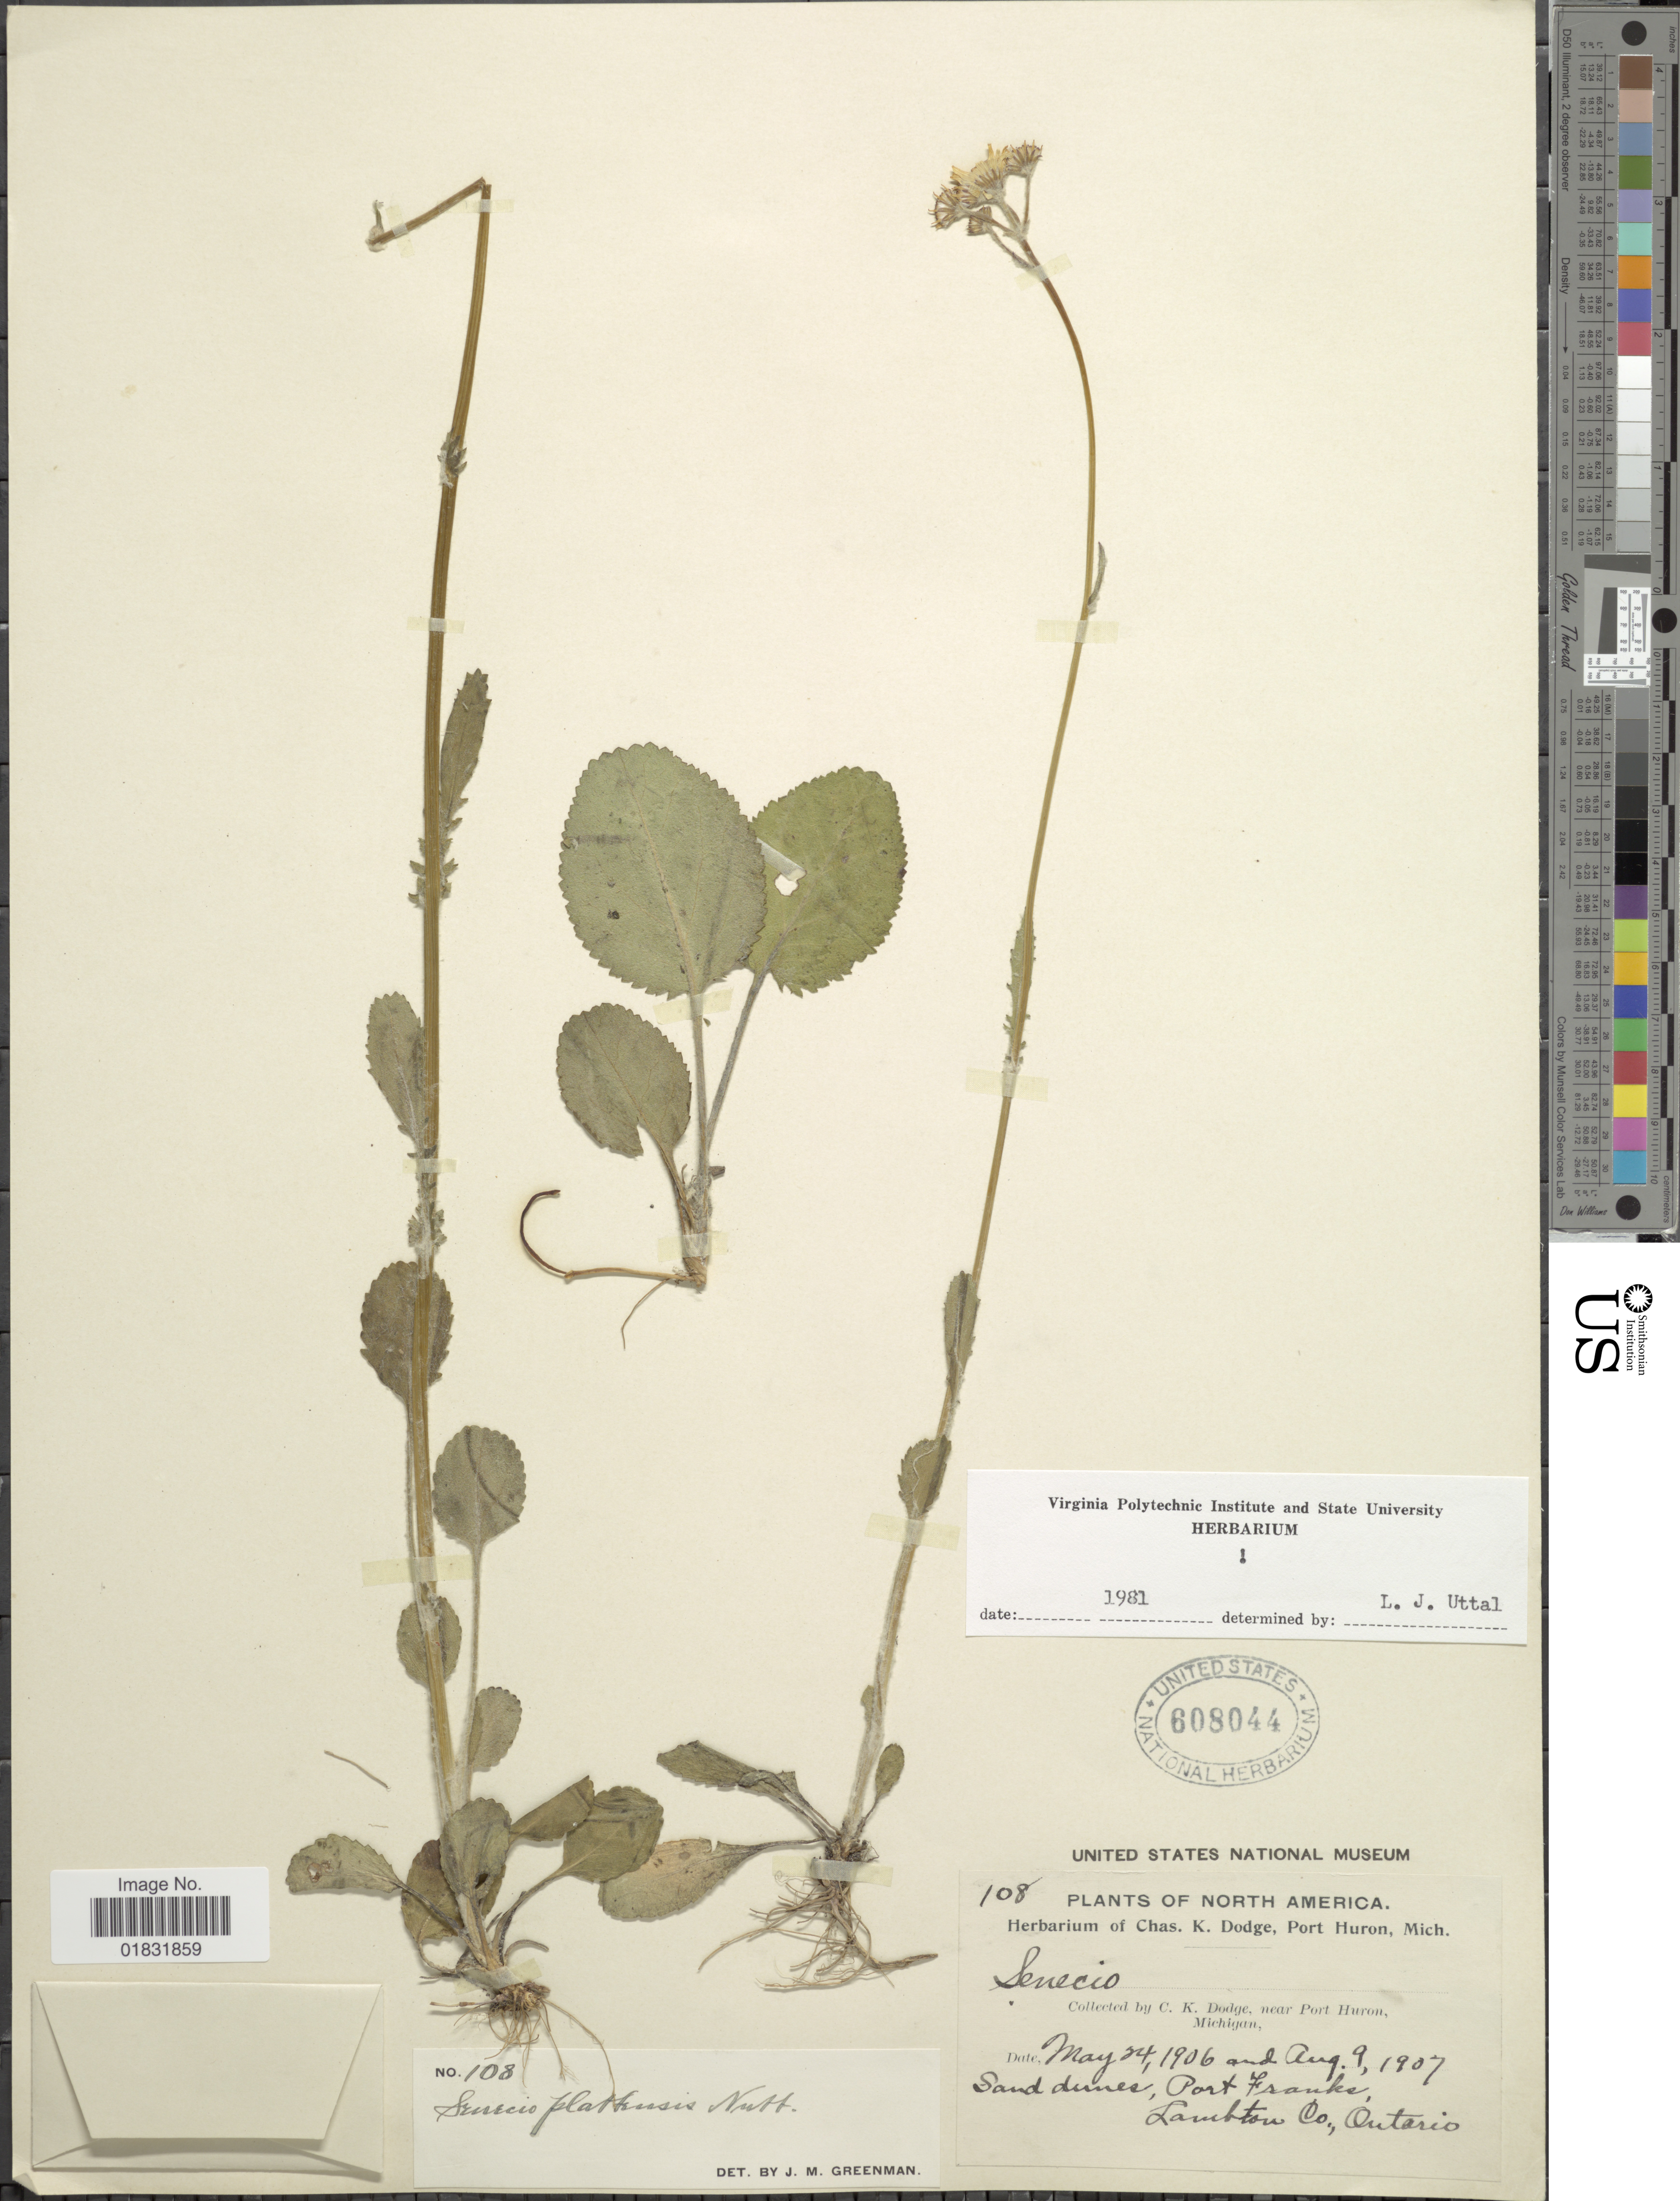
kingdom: Plantae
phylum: Tracheophyta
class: Magnoliopsida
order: Asterales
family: Asteraceae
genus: Packera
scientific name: Packera plattensis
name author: W.A. Weber & Á. Löve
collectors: C. Dodge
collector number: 108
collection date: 1906-05-24/1907-08-09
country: Canada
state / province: Ontario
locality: Near Port Huron, Michigan, Sand dunes, Port Franks, Lambton Co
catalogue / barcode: US 608044